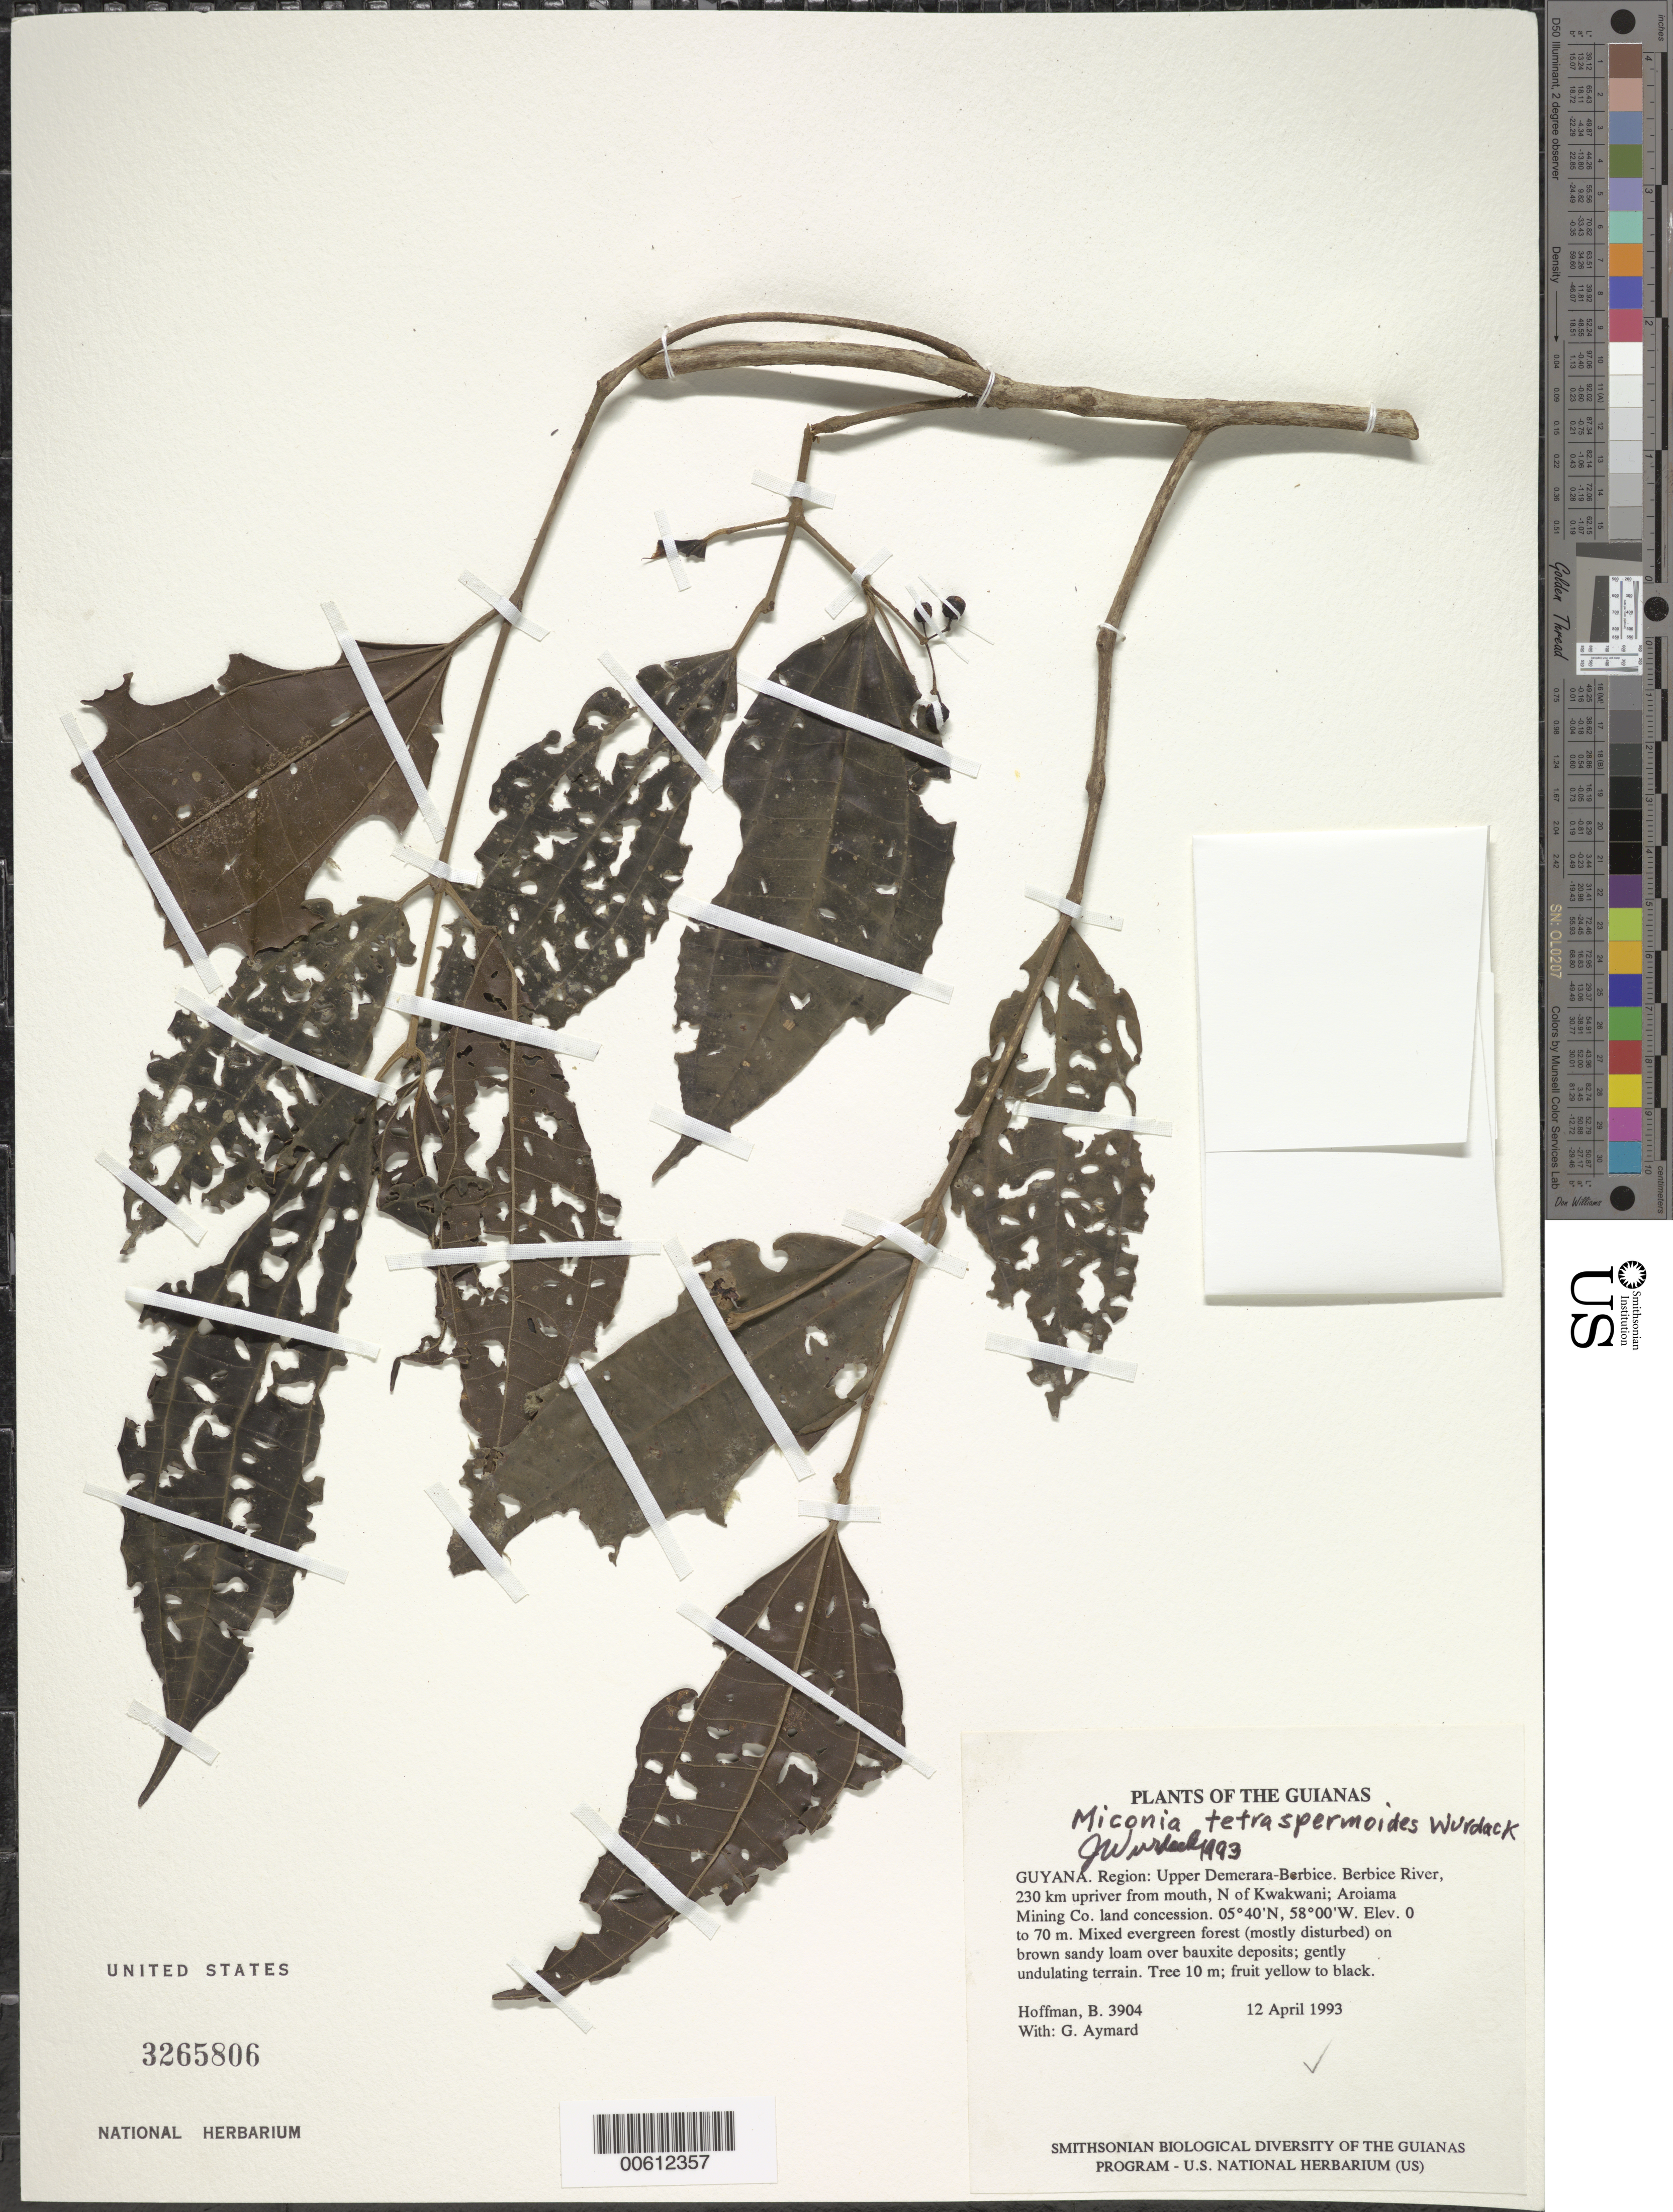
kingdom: Plantae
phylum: Tracheophyta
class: Magnoliopsida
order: Myrtales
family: Melastomataceae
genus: Miconia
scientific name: Miconia tetraspermoides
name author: Wurdack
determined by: Wurdack, John J., (US), US (UNITED STATES)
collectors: B. Hoffman & G. A. Aymard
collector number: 3904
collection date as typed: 12 April 1993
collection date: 1993-04-12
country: Guyana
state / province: U. Demerara-Berbice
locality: Berbice River, 230 km upriver from mouth, N of Kwakwani; Aroiama Mining Co. land concession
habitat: Mixed evergreen forest (mostly disturbed) on brown sandy loam over bauxite deposits; gently undulating terrain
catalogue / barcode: US 3265806